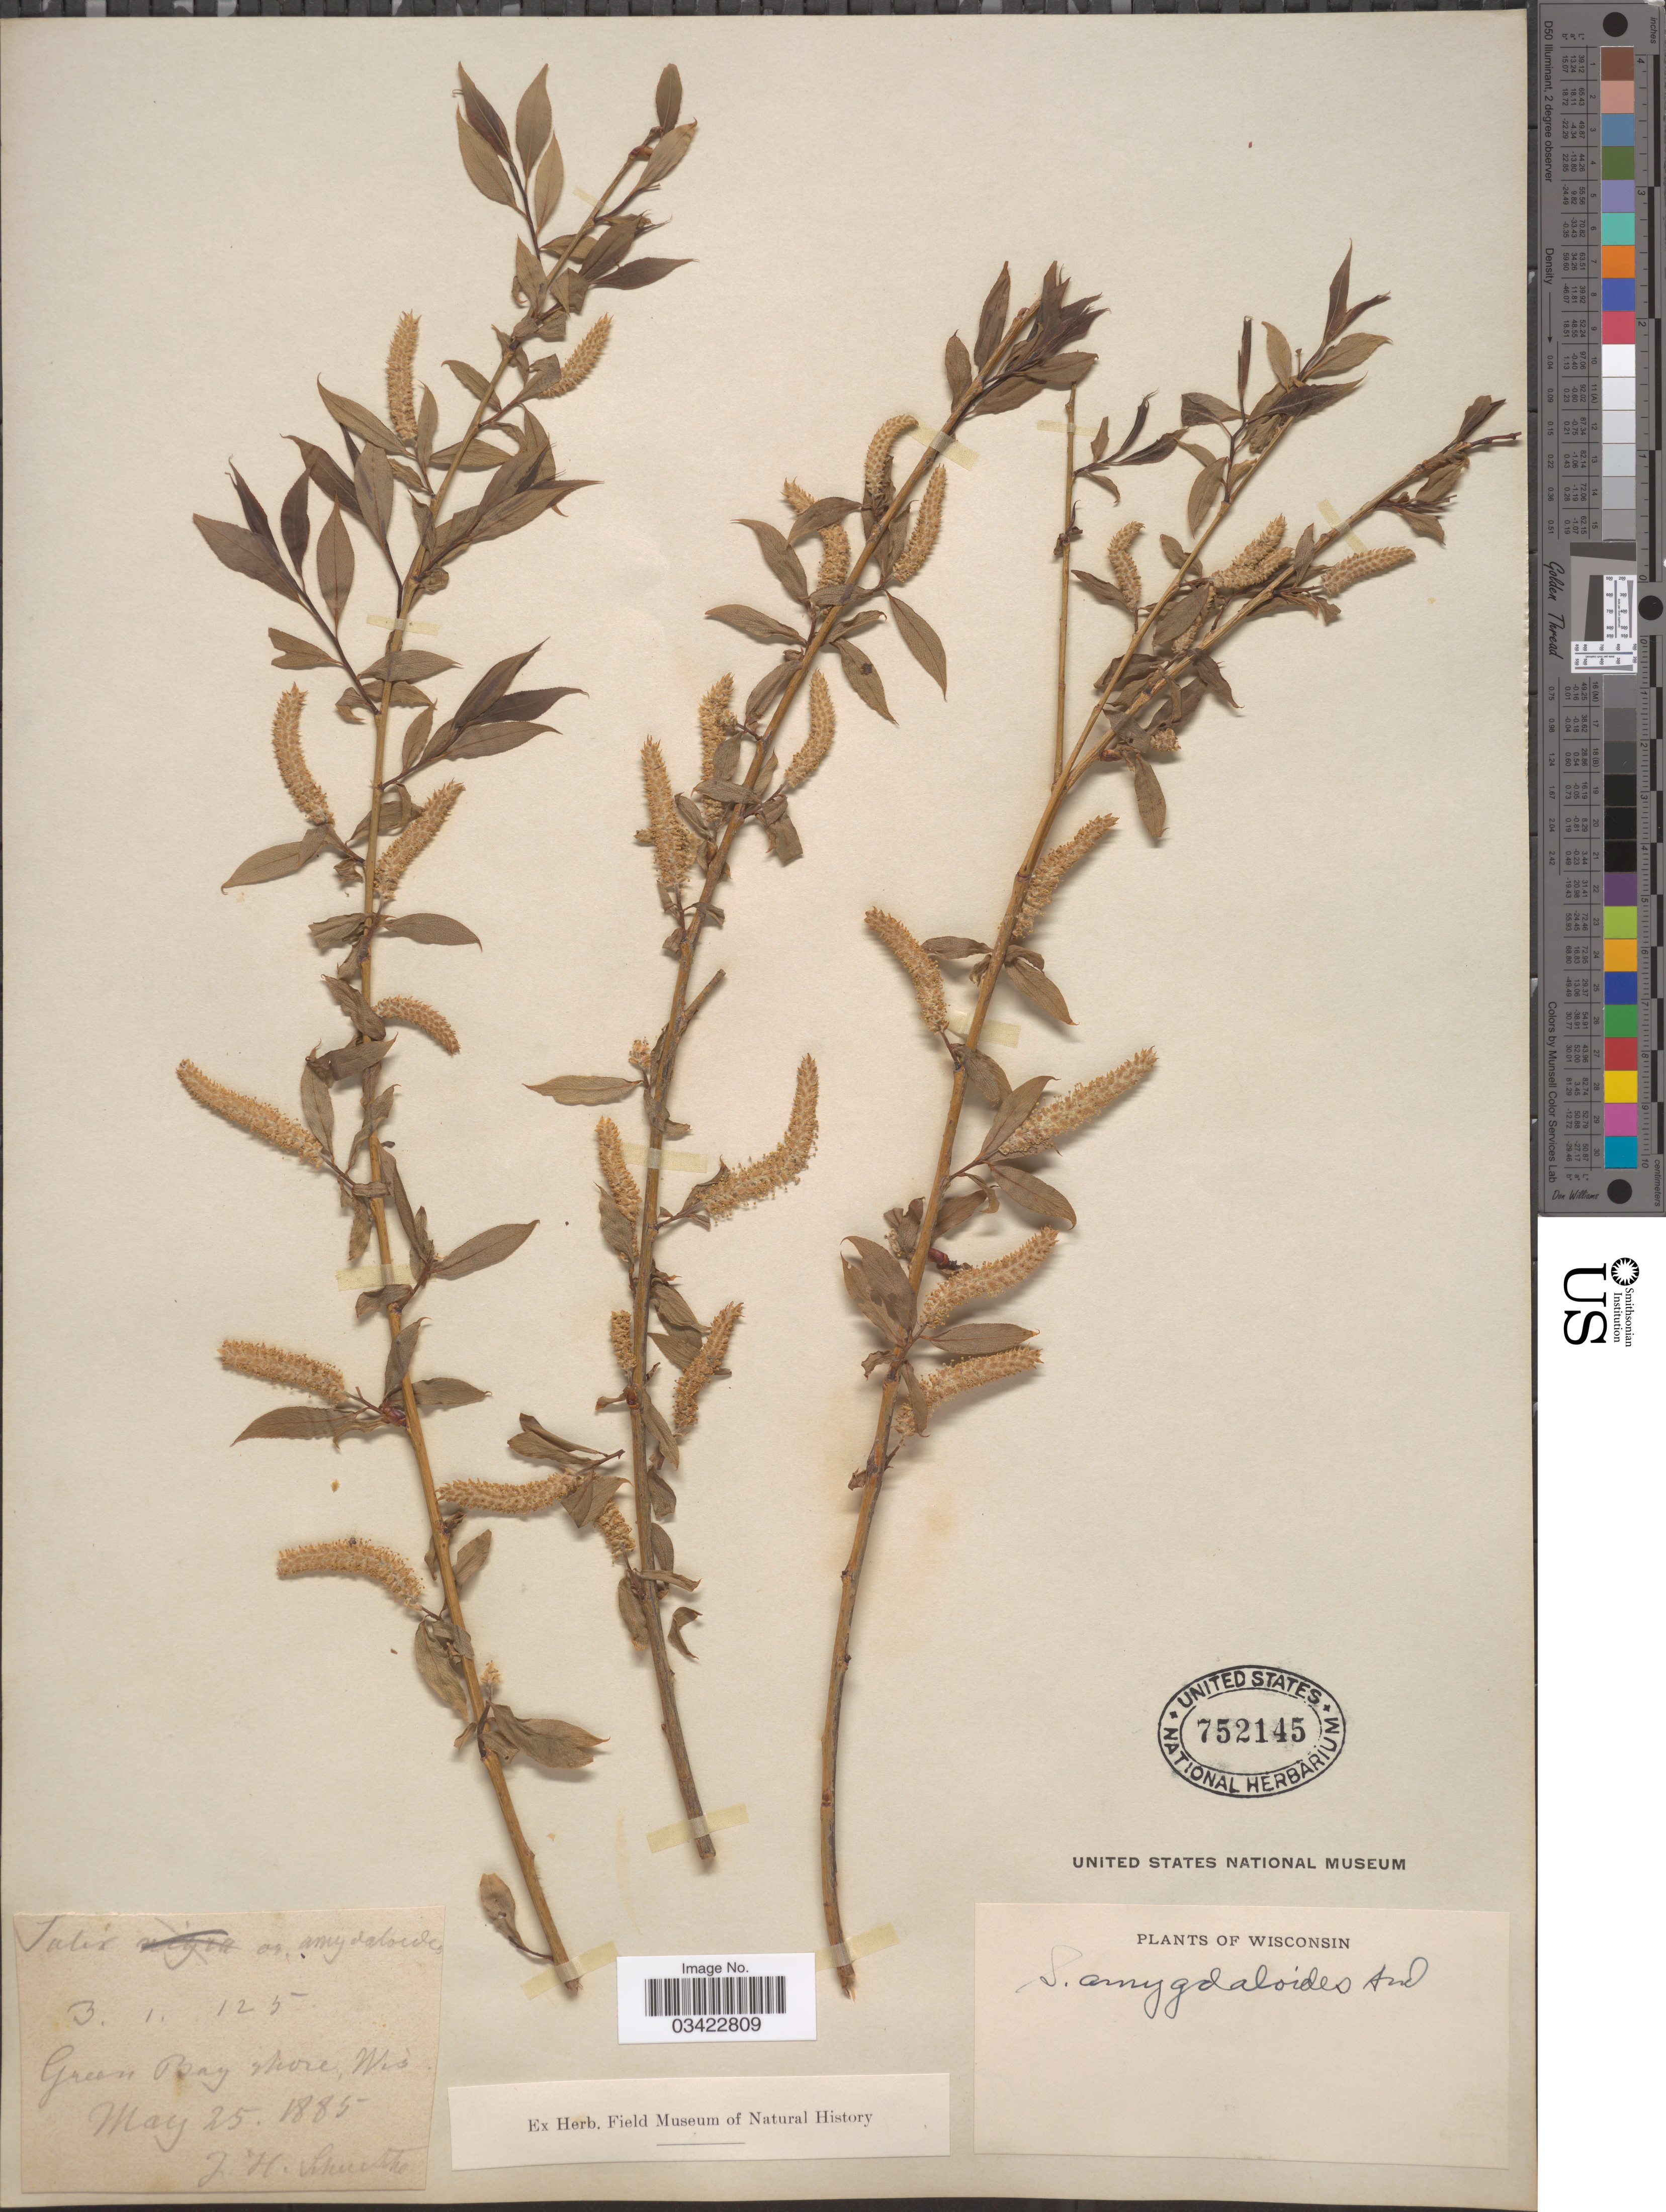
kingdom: Plantae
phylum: Tracheophyta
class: Magnoliopsida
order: Malpighiales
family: Salicaceae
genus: Salix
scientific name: Salix amygdaloides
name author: Andersson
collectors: J. H. Schuette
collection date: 1885-05-25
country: United States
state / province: Wisconsin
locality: Green Bay shore.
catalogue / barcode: US 752145